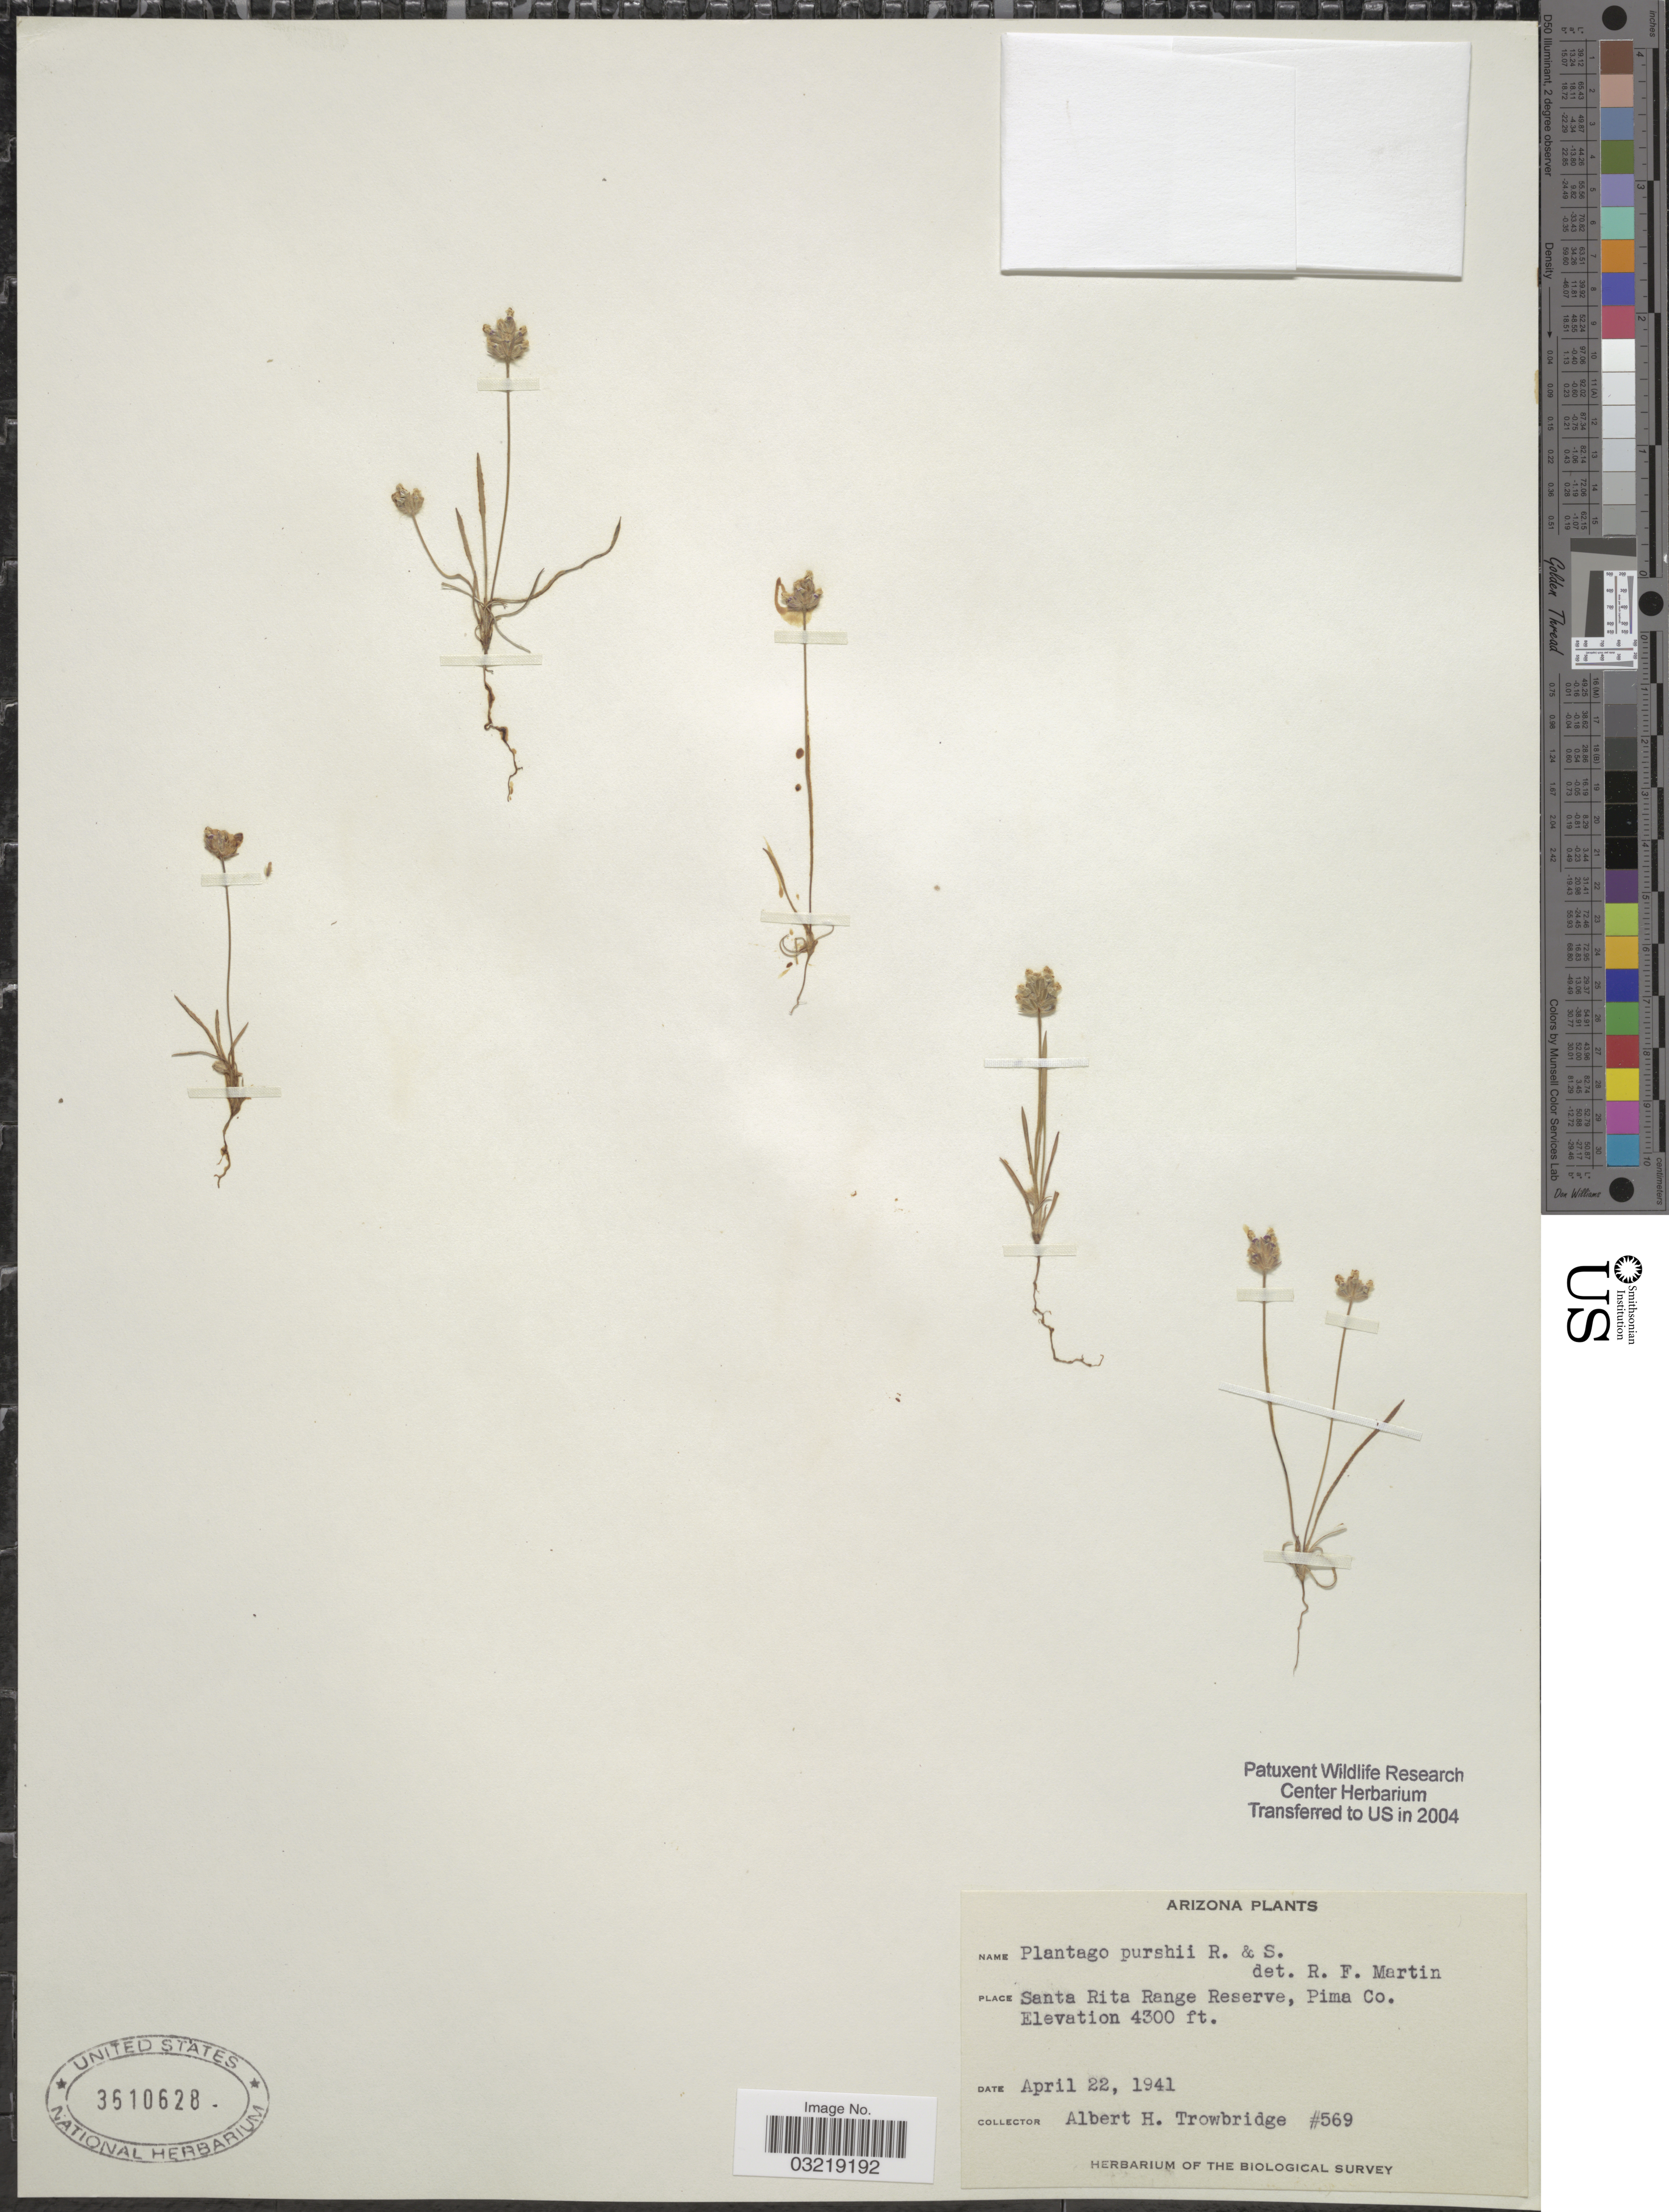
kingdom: Plantae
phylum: Tracheophyta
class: Magnoliopsida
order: Lamiales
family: Plantaginaceae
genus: Plantago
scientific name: Plantago patagonica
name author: Jacq.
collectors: A. H. Trowbridge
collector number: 569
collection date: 1941-04-22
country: United States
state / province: Arizona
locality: Santa Rita Range Reserve, Pima Co.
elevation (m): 1311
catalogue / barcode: US 3610628